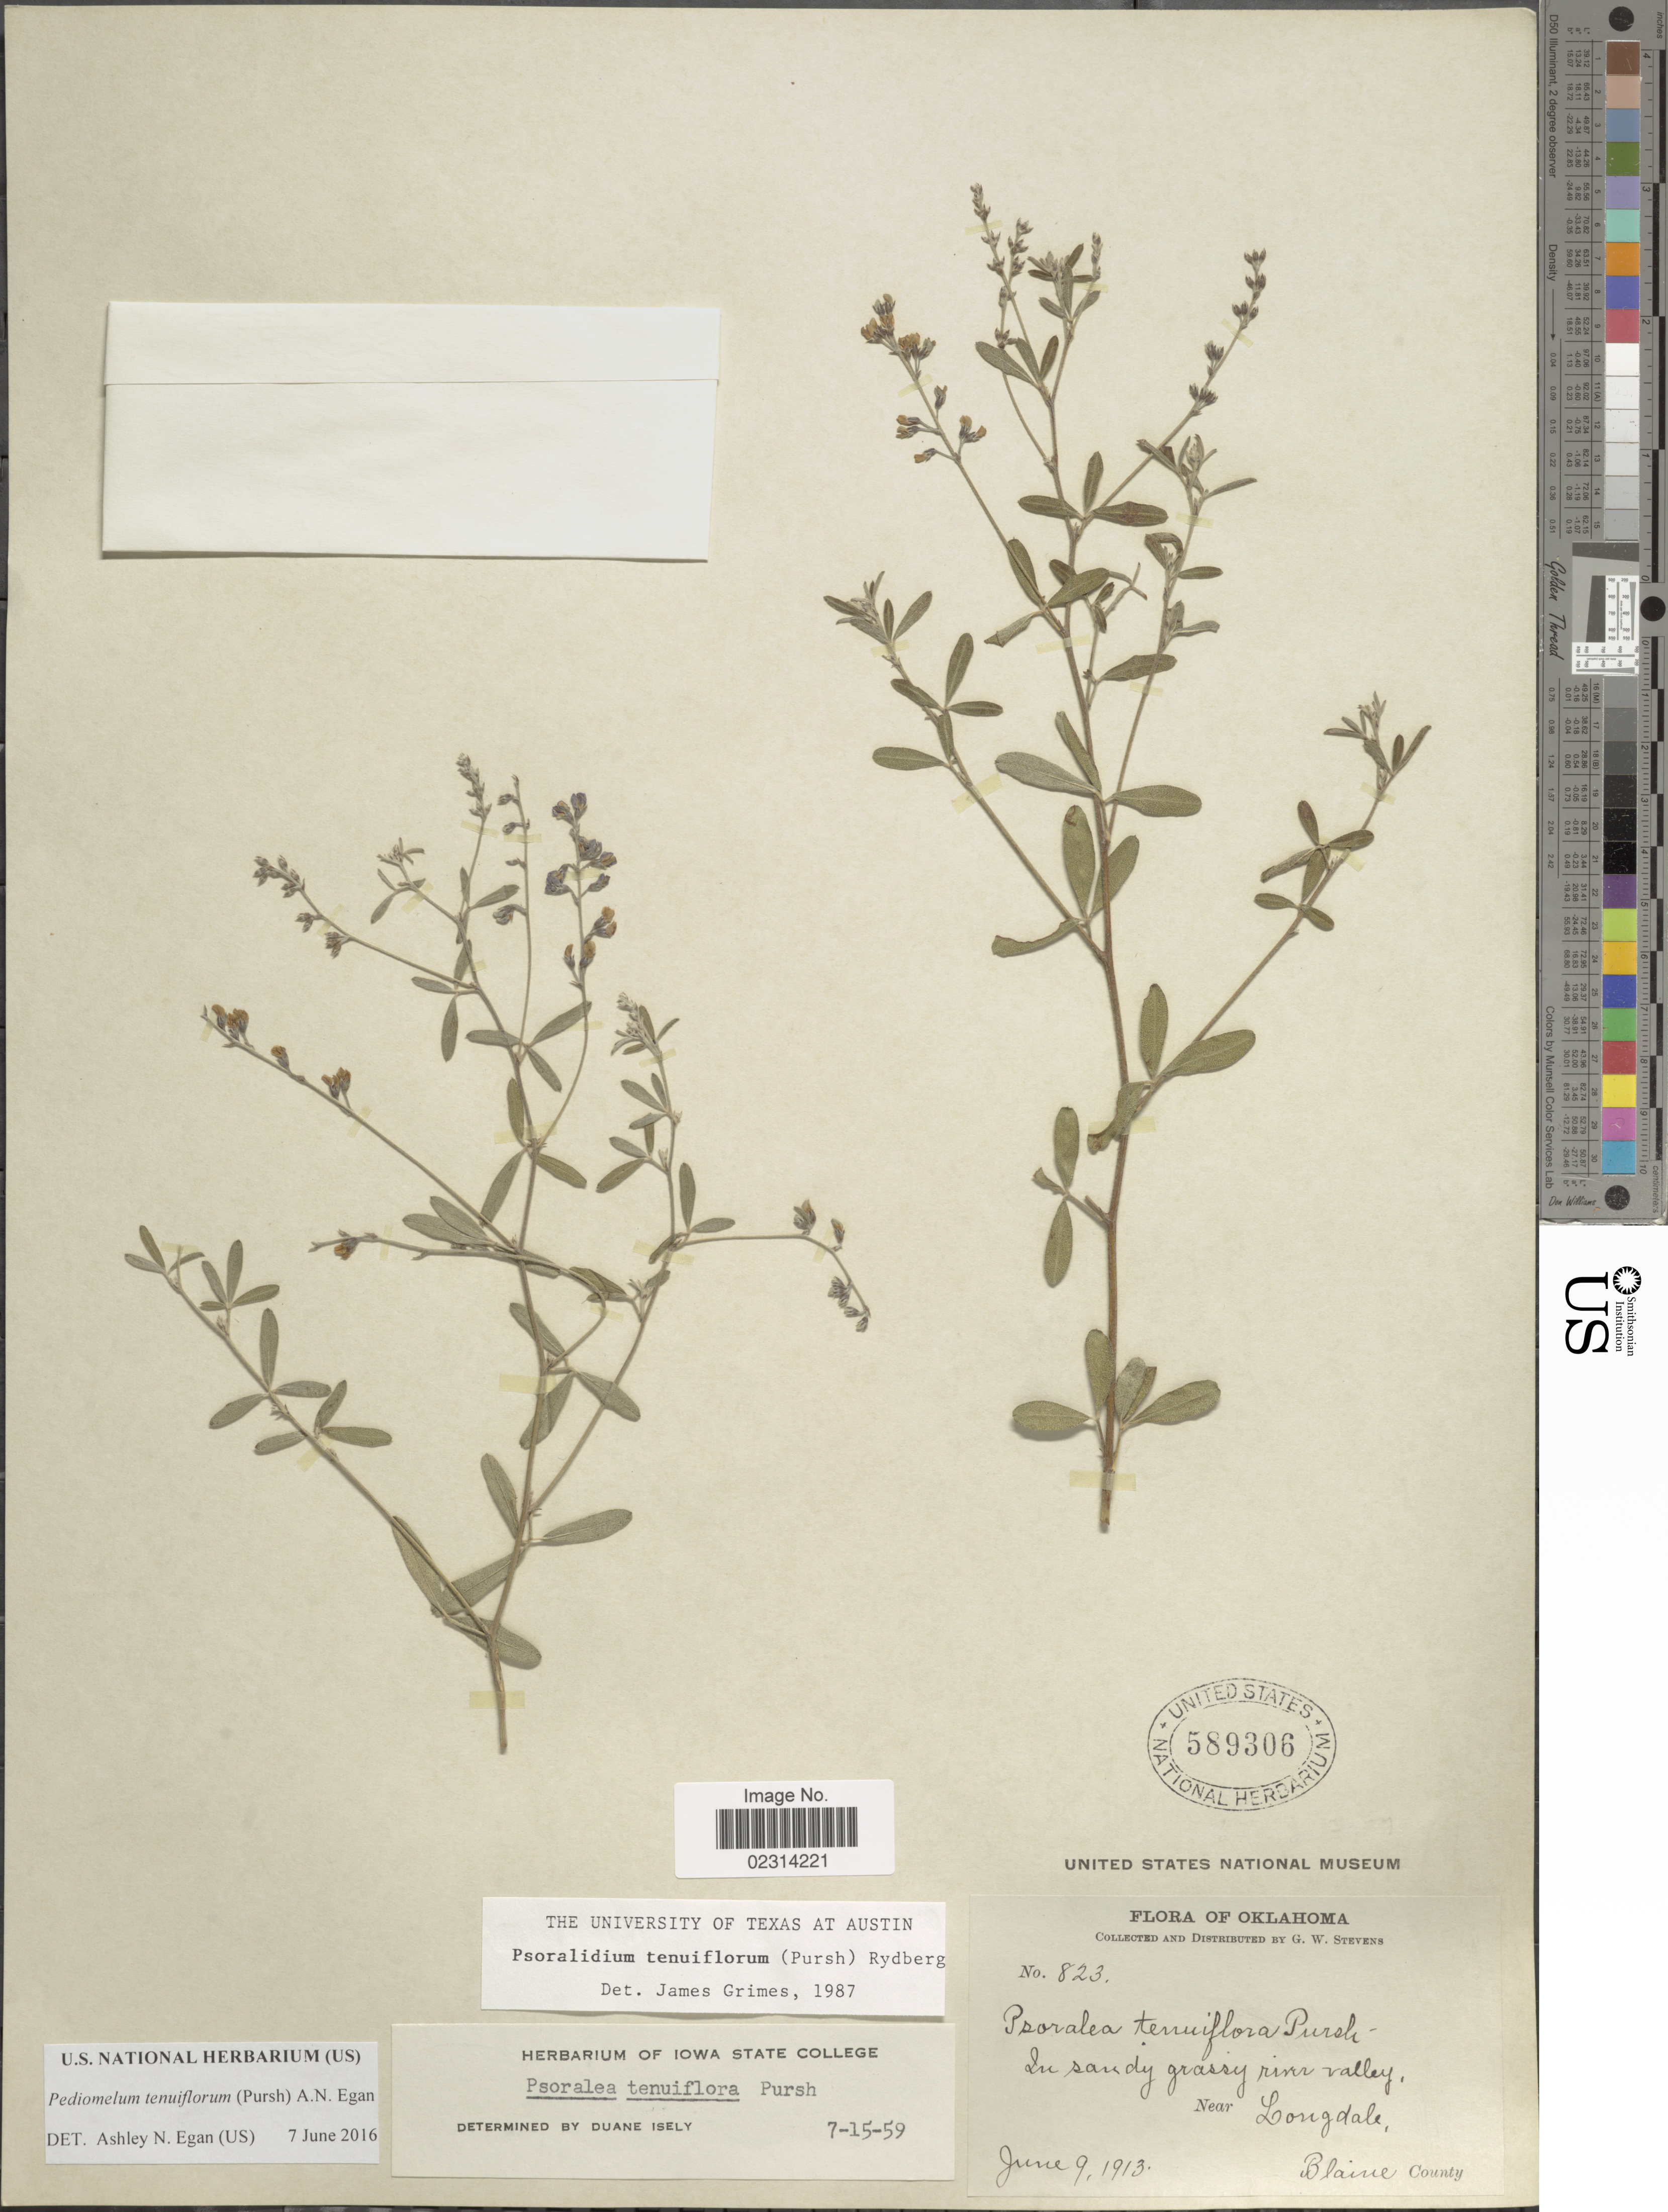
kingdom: Plantae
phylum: Tracheophyta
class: Magnoliopsida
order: Fabales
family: Fabaceae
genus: Psoralidium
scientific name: Psoralidium tenuiflorum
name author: (Pursh) Rydb.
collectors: G. W. Stevens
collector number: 823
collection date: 1913-06-09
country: United States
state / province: Oklahoma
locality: Near Longdale, Blaine County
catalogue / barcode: US 589306